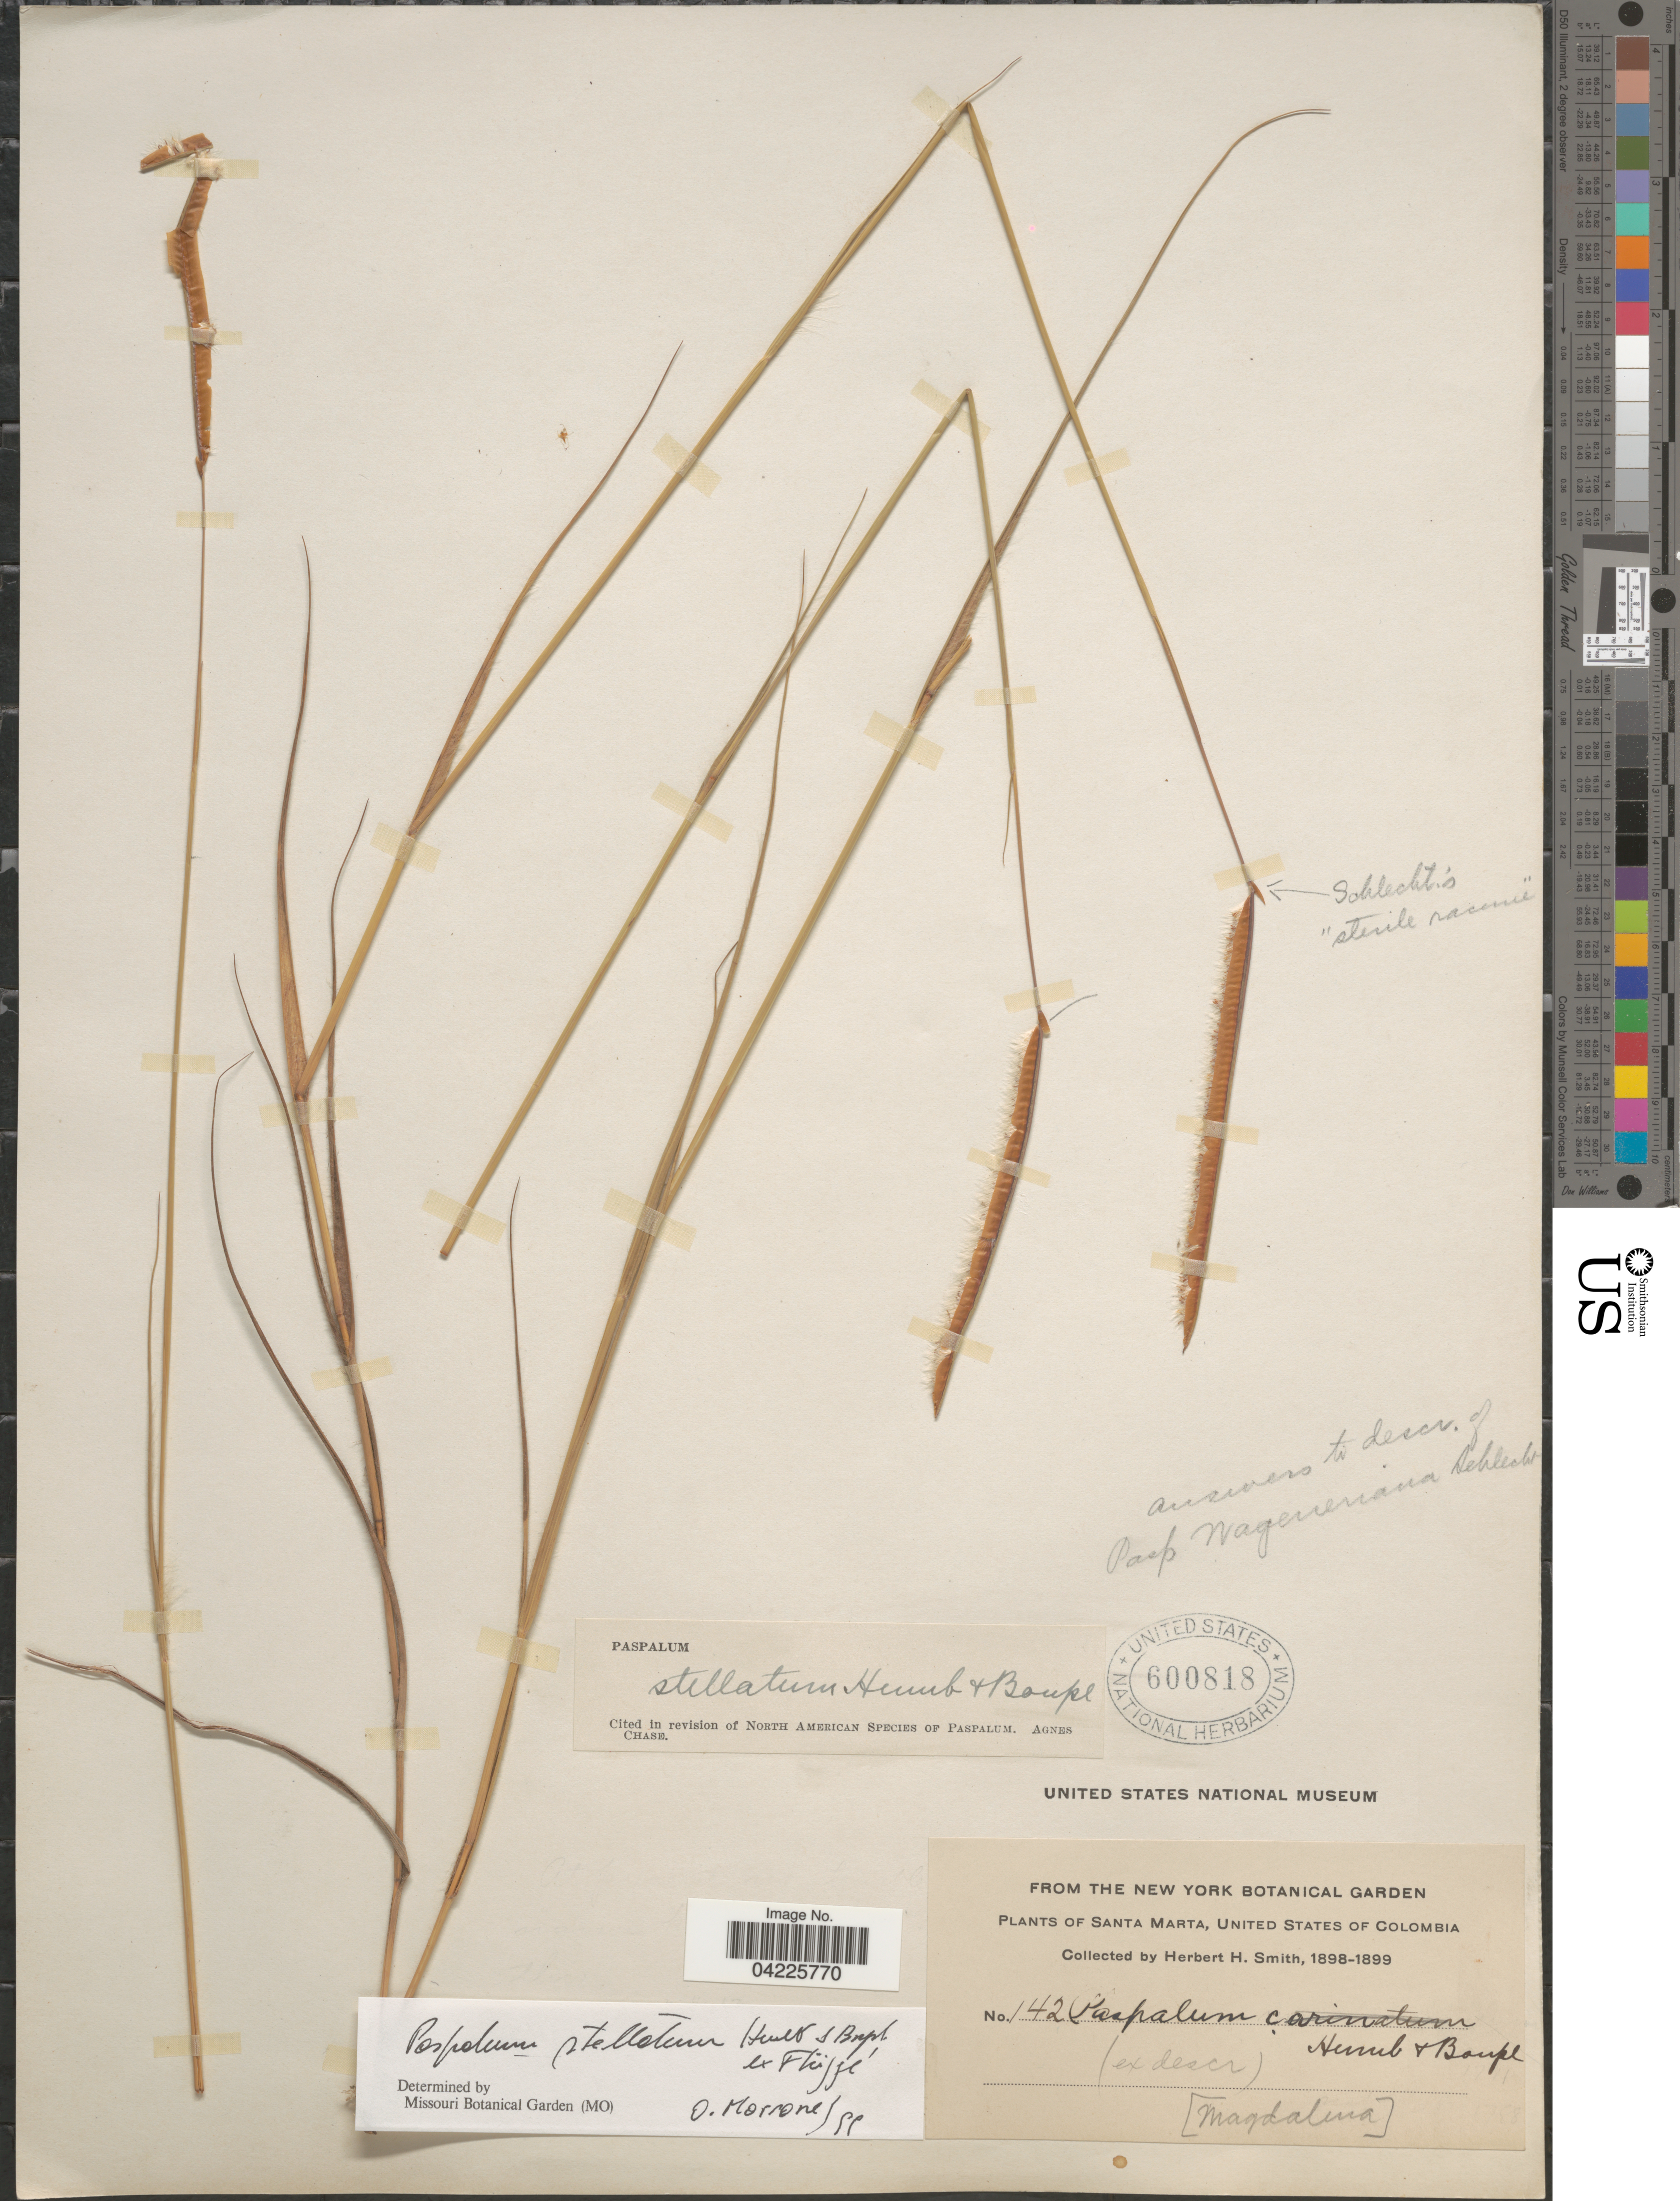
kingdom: Plantae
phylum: Tracheophyta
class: Liliopsida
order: Poales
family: Poaceae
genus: Paspalum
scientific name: Paspalum stellatum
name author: Humb. & Bonpl. ex Flüggé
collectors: Herbert H. Smith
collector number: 142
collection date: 1898/1899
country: Colombia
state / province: Magdalena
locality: Santa Marta, United States of Colombia.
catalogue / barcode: US 600818